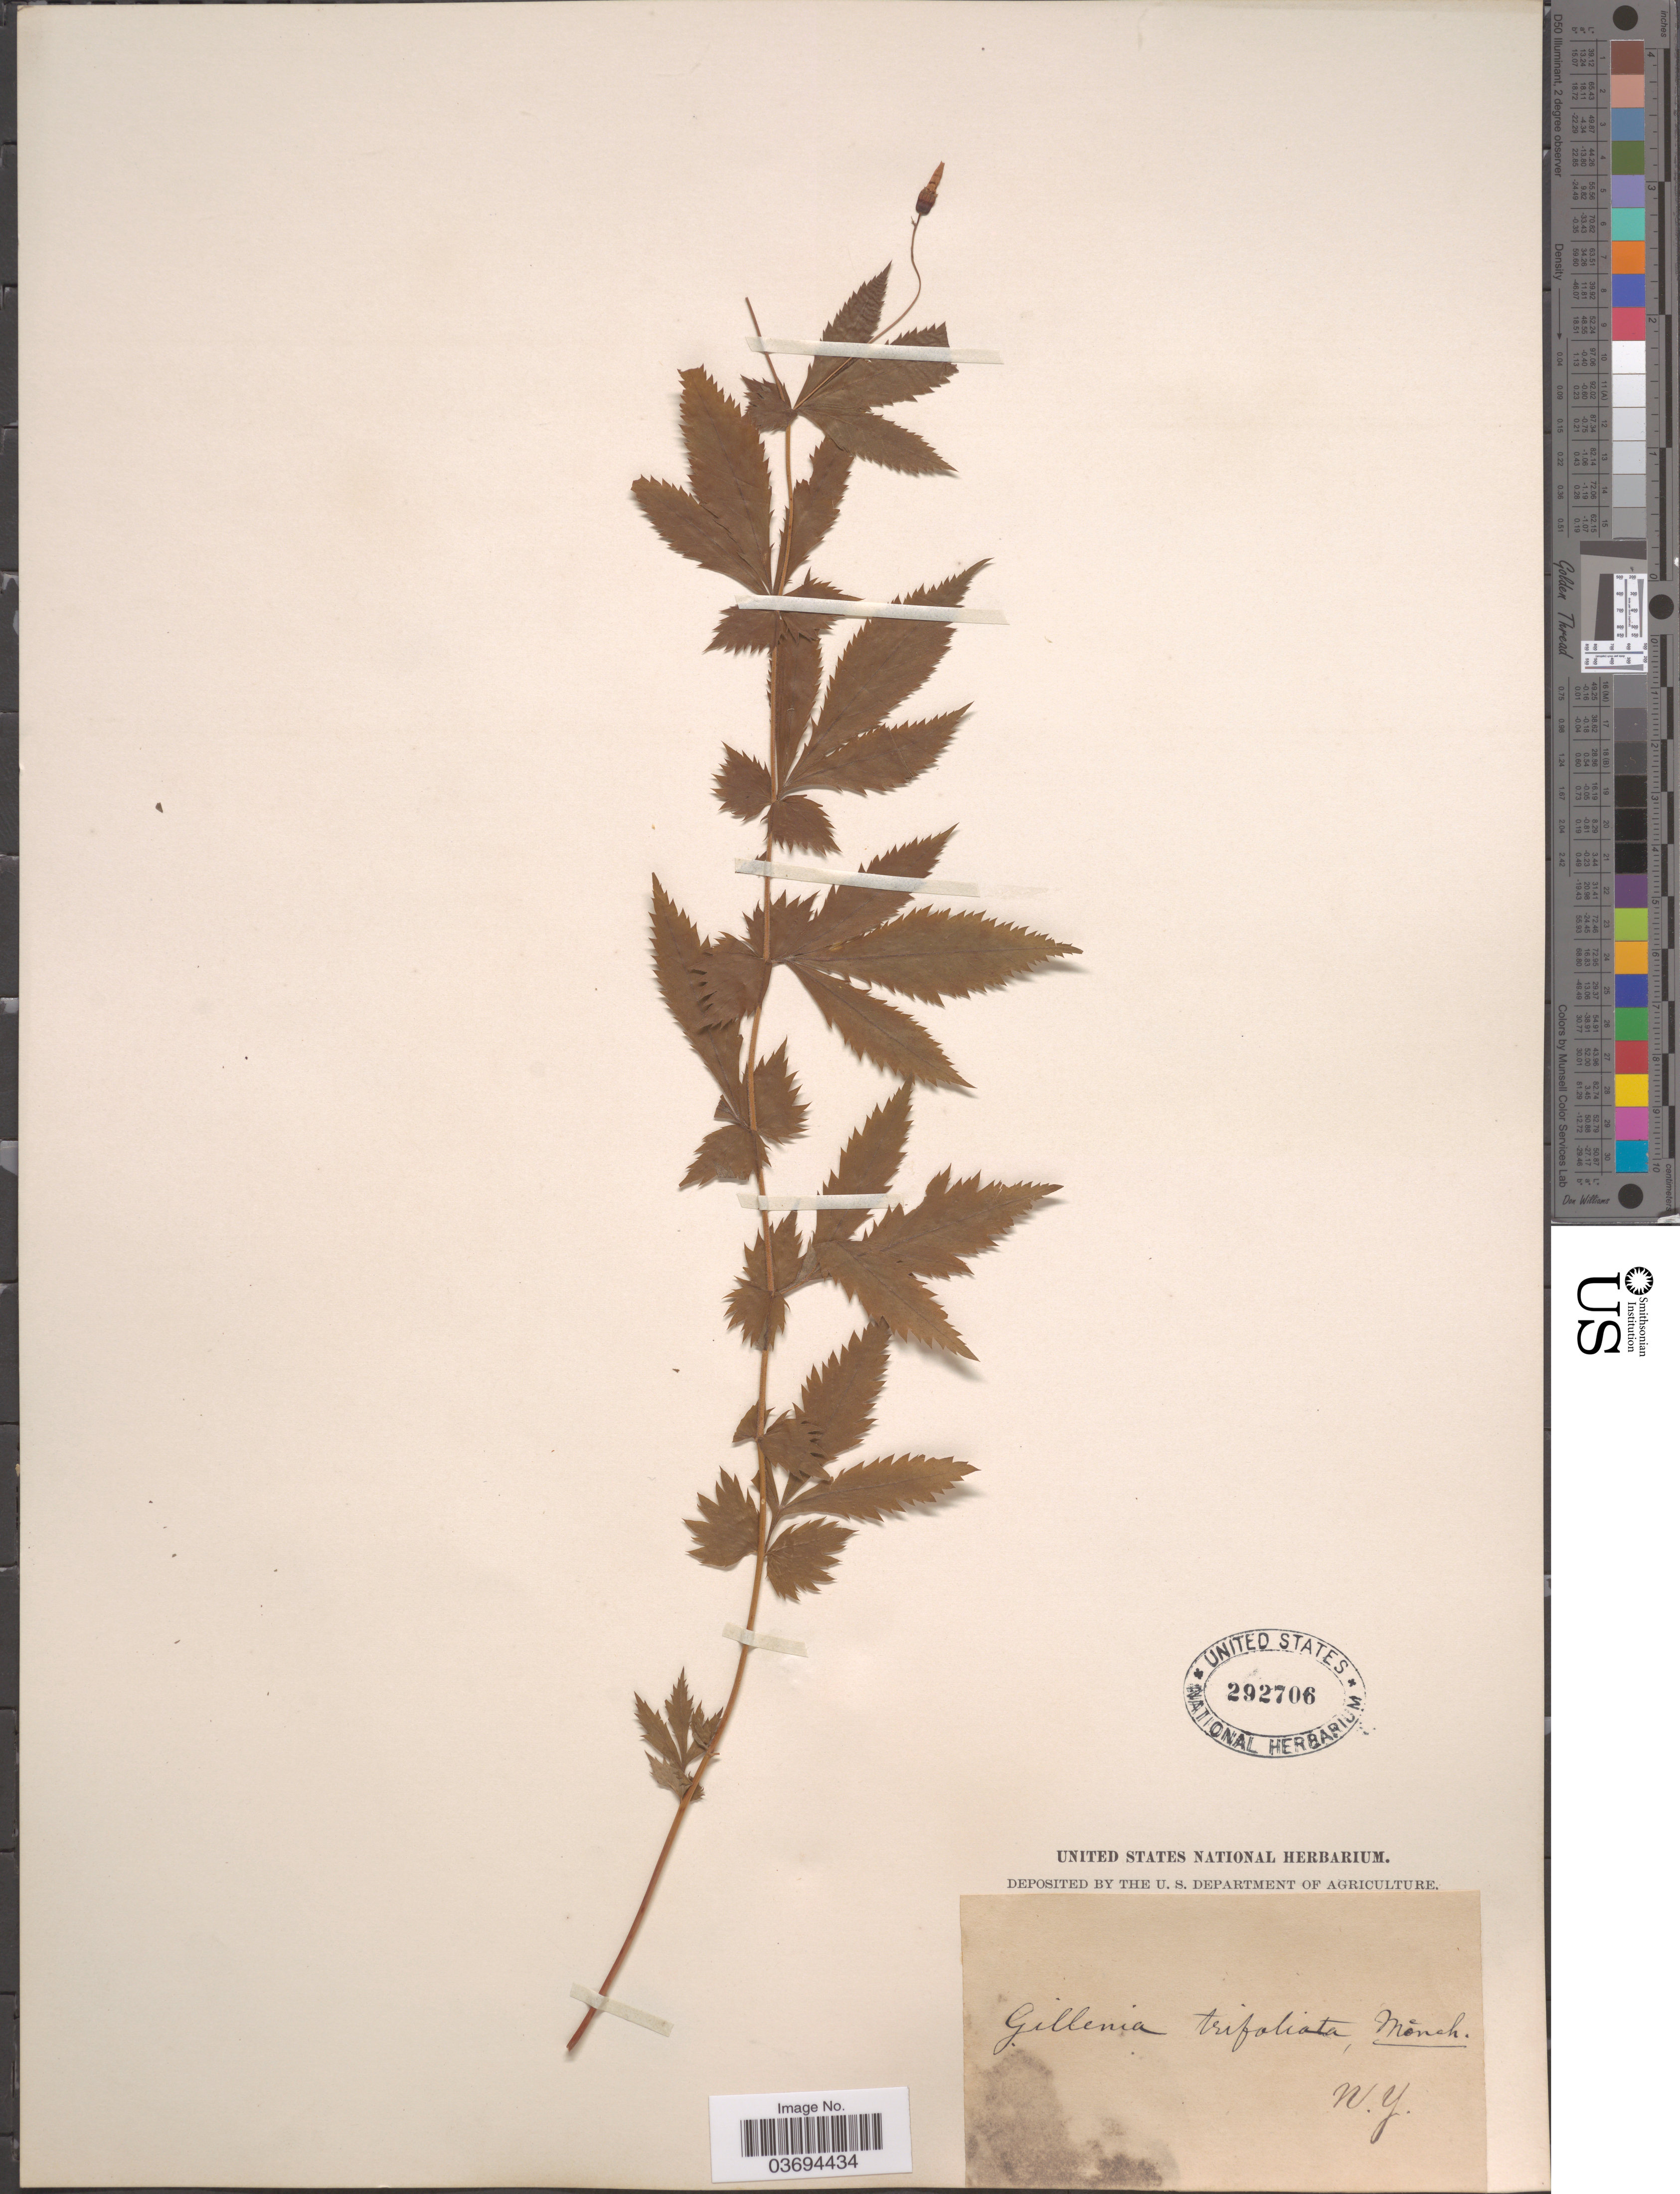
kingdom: Plantae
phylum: Tracheophyta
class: Magnoliopsida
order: Rosales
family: Rosaceae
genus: Gillenia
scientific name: Gillenia trifoliata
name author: (L.) Moench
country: United States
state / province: New York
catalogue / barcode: US 292706